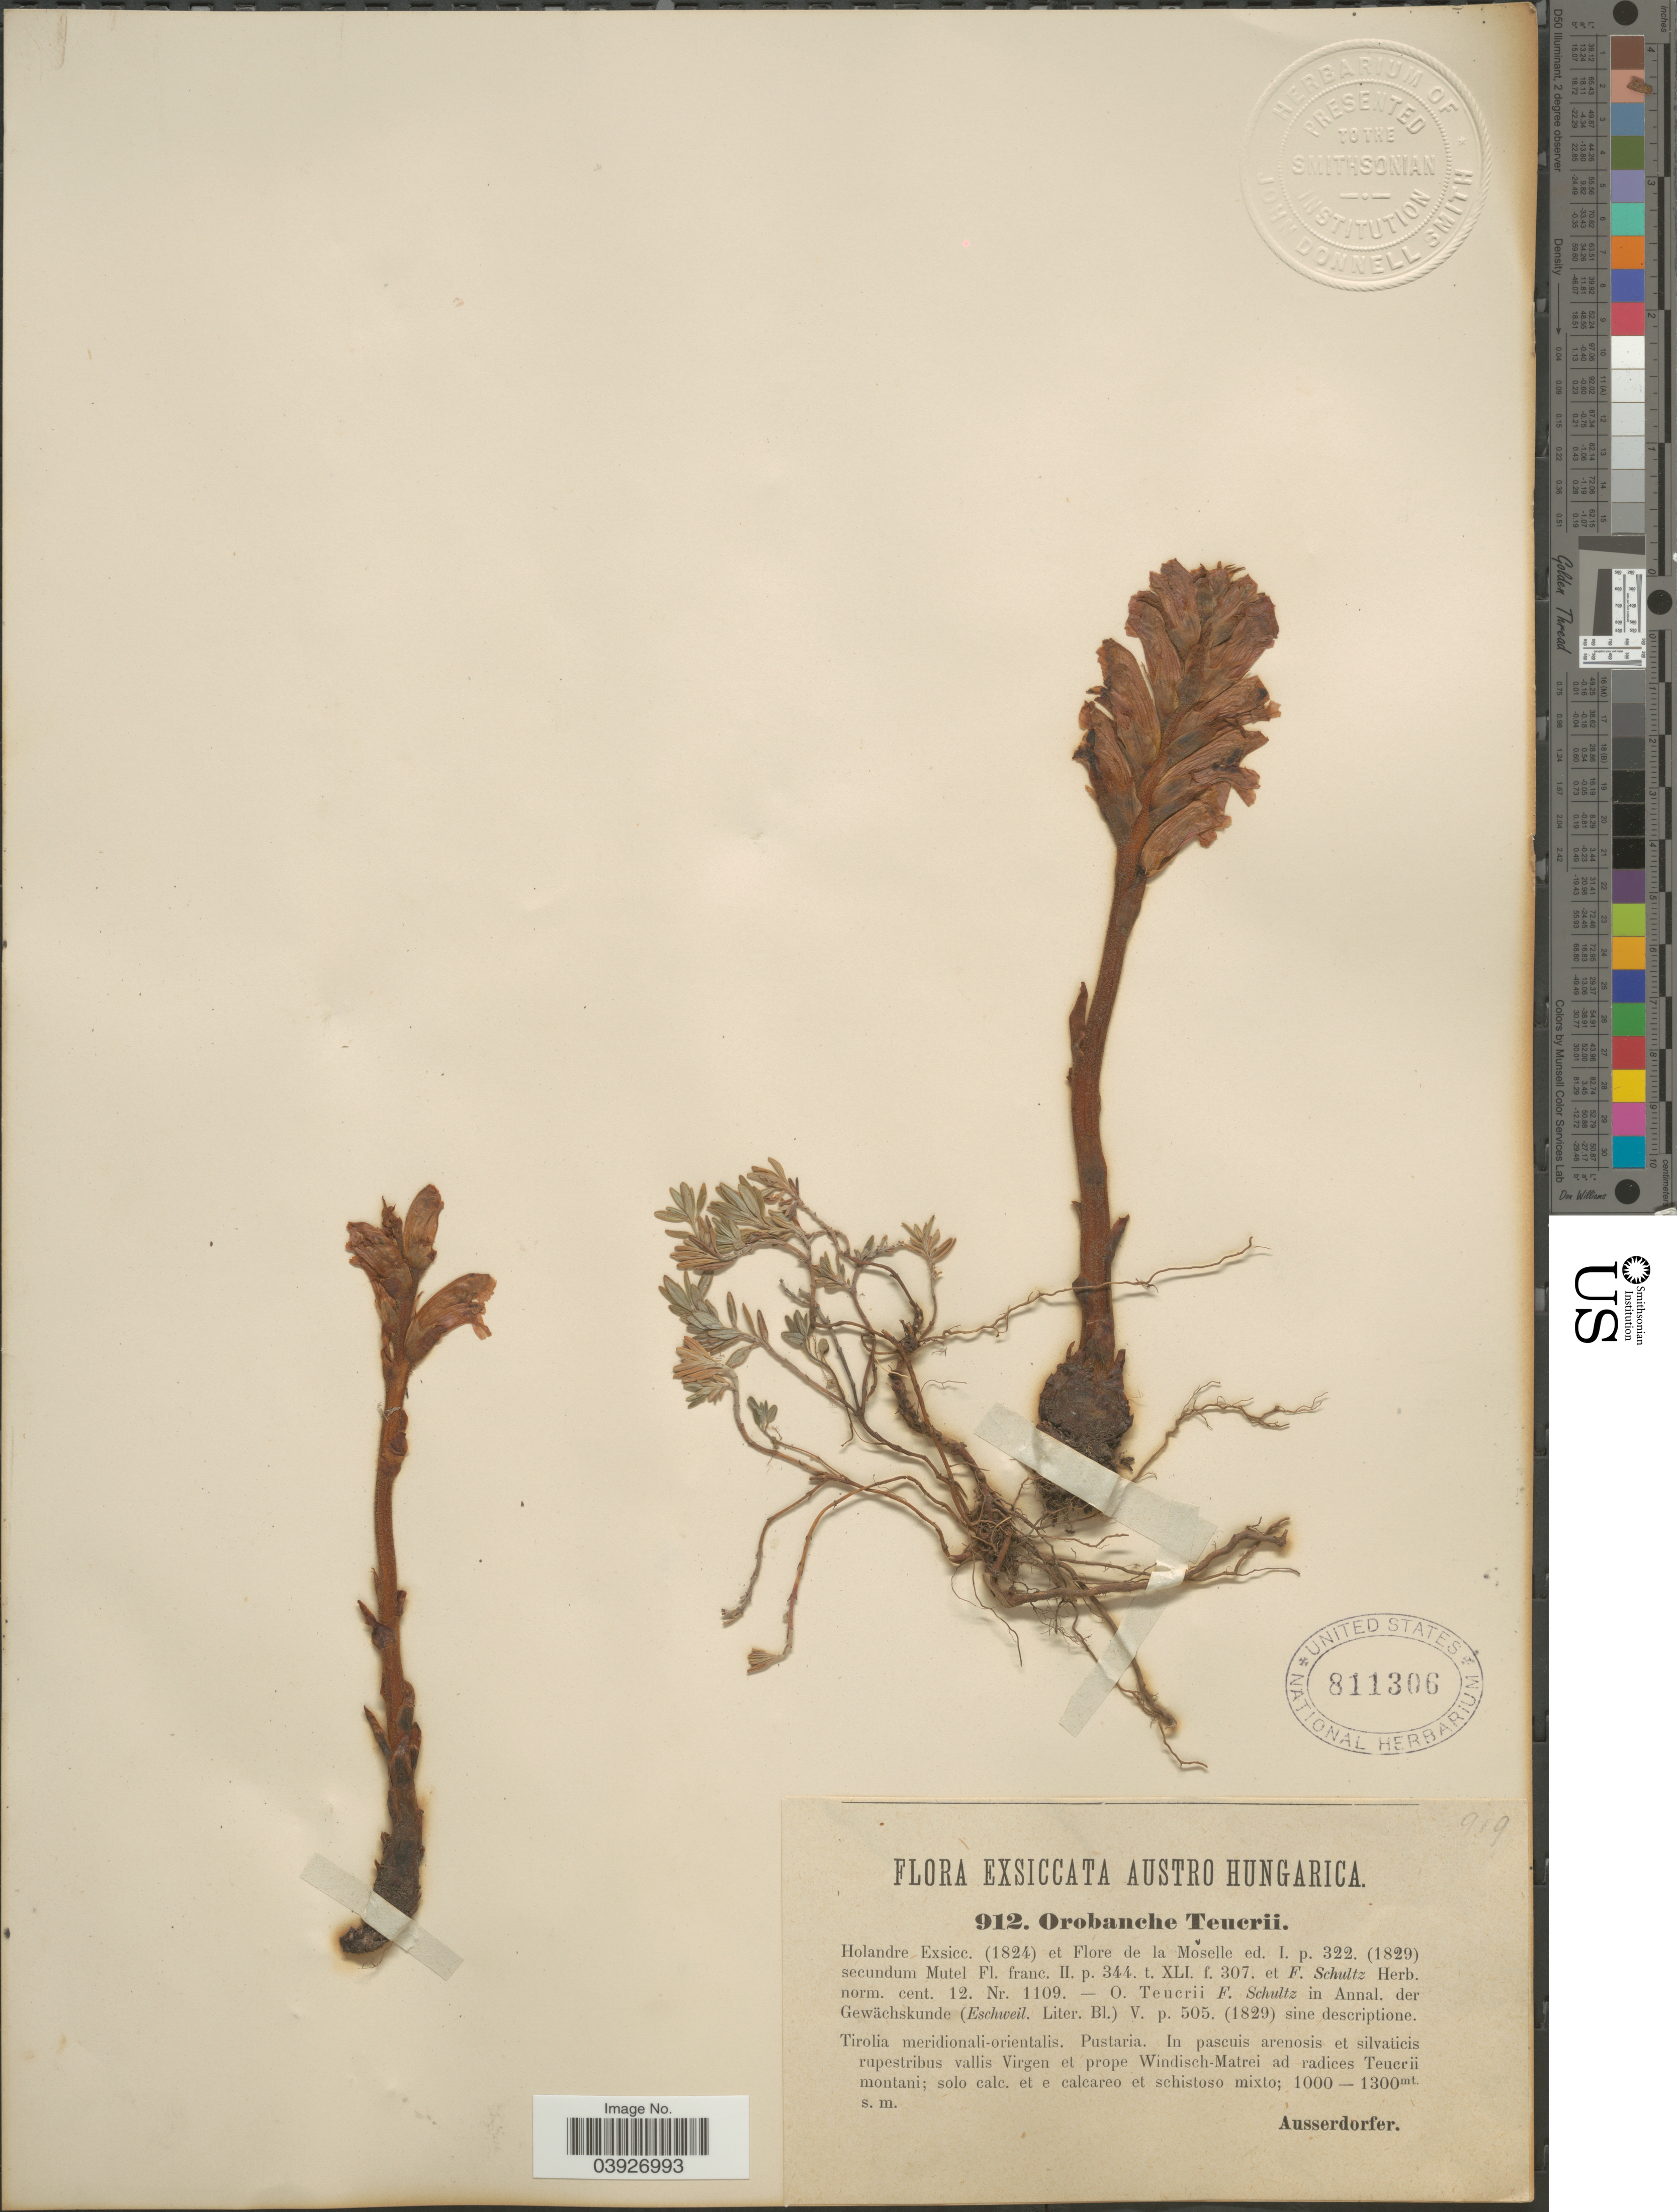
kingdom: Plantae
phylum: Tracheophyta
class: Magnoliopsida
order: Lamiales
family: Orobanchaceae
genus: Orobanche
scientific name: Orobanche teucrii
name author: Holandre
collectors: Ausserdorfer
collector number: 912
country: Austria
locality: Austro Hungaria. Tirolia meridionali-orientalis. Pustaria. In pascuis arenosis et silvaticis rupestribus vallis Virgen et prope Windisch-Matrei ad radices Teucrii montani.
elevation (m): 1000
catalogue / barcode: US 811306